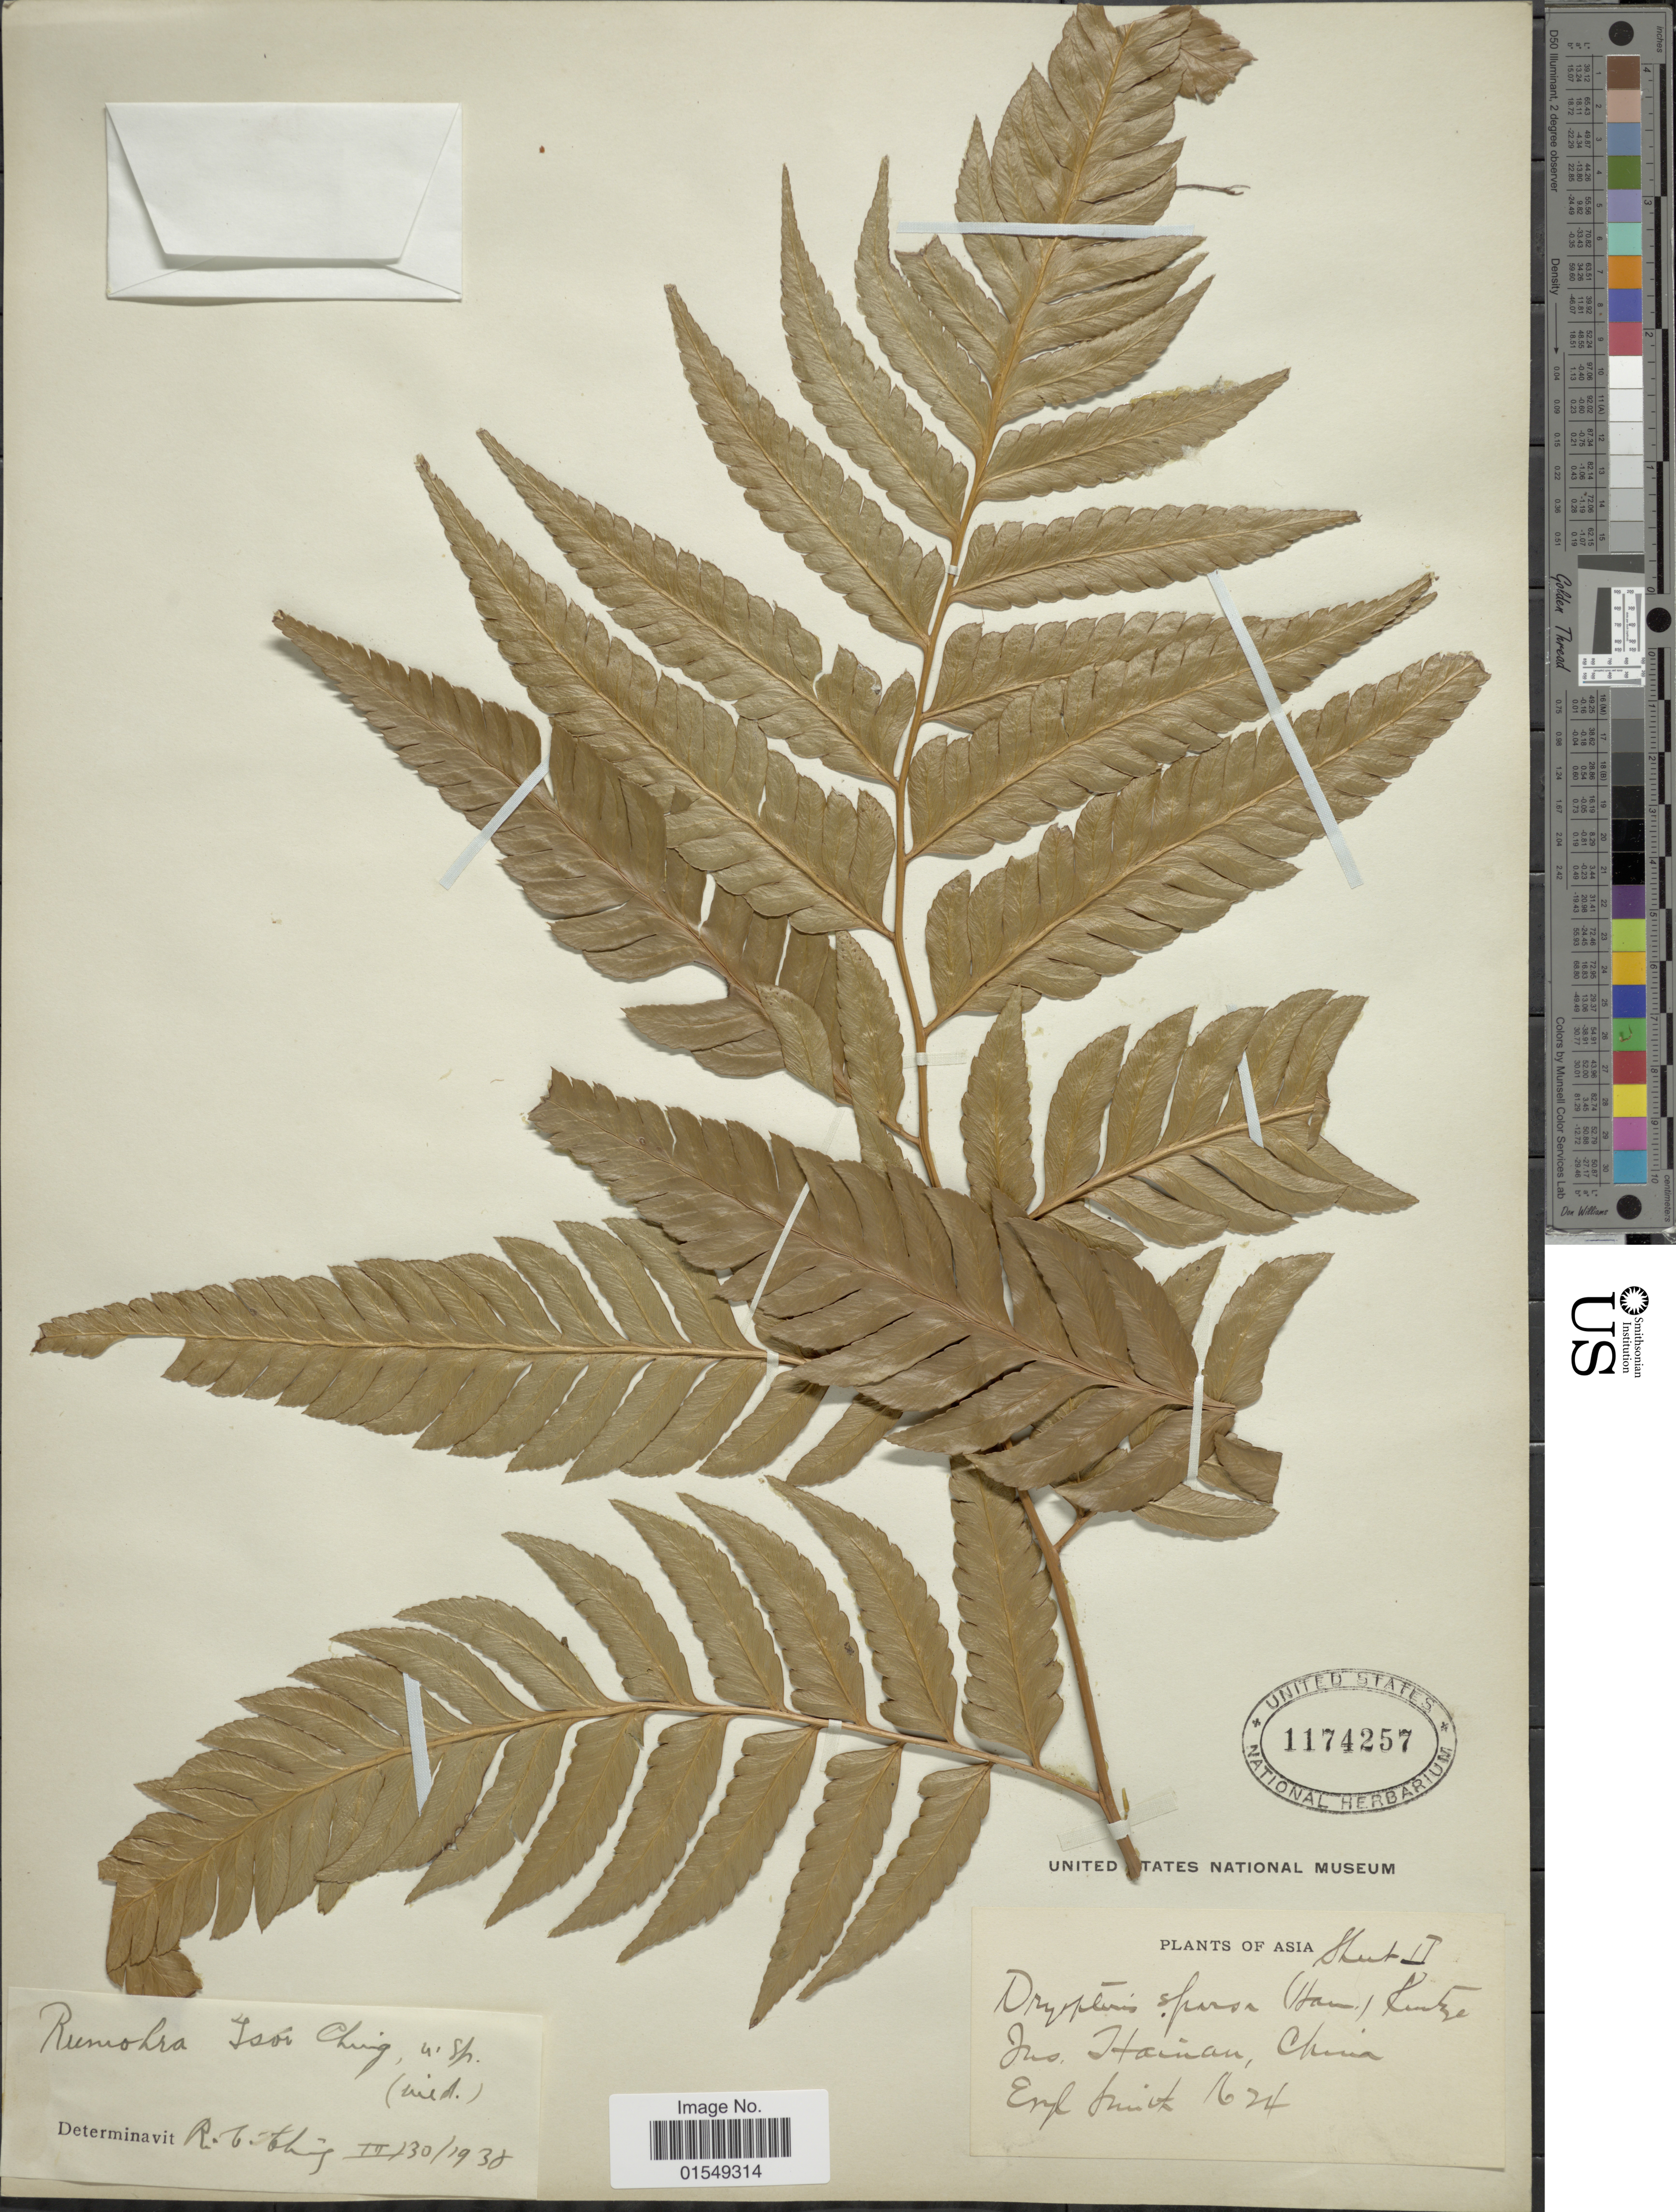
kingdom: Plantae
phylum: Tracheophyta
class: Polypodiopsida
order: Polypodiales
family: Dryopteridaceae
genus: Arachniodes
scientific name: Arachniodes sp.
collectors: C. E. Smith Jr.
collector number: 1624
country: China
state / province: Hainan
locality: Ins. Hainan, China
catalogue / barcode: US 1174257